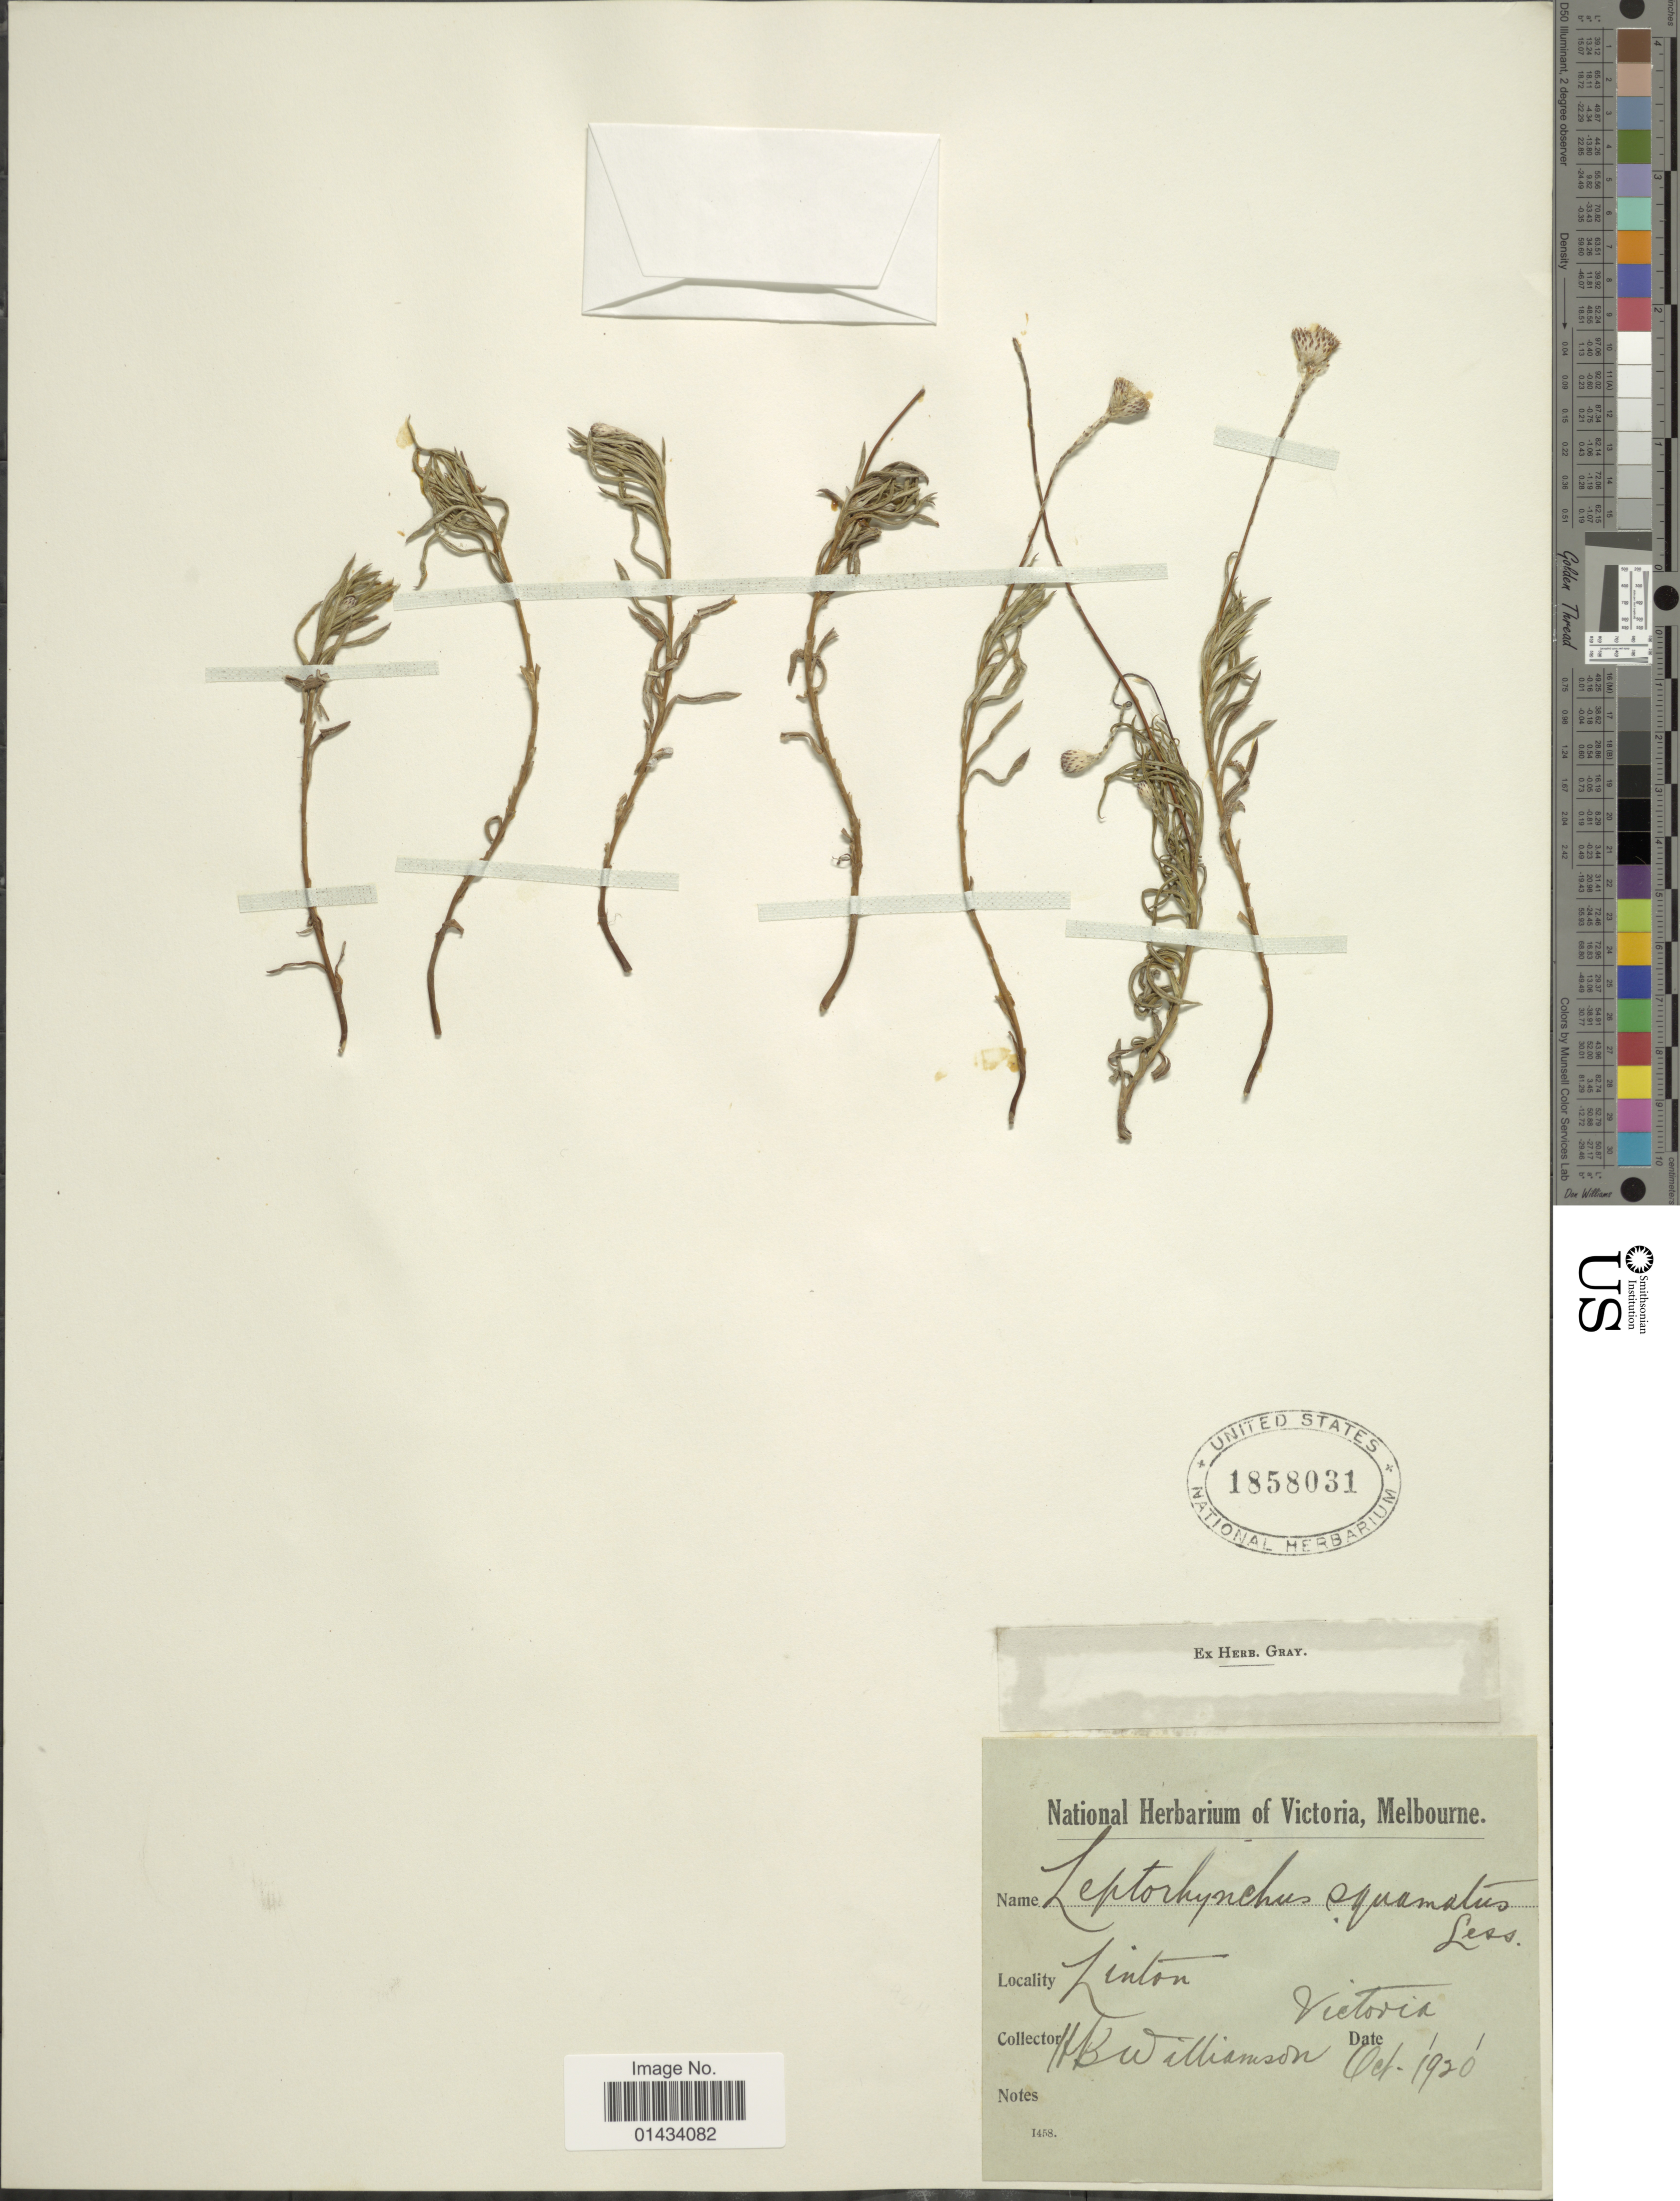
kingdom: Plantae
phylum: Tracheophyta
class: Magnoliopsida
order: Asterales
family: Asteraceae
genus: Leptorhynchos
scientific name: Leptorhynchos squamatus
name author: (Labill.) Less.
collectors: H. Williamson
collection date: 1920-10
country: Australia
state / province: Victoria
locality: Linton, Victoria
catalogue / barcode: US 1858031